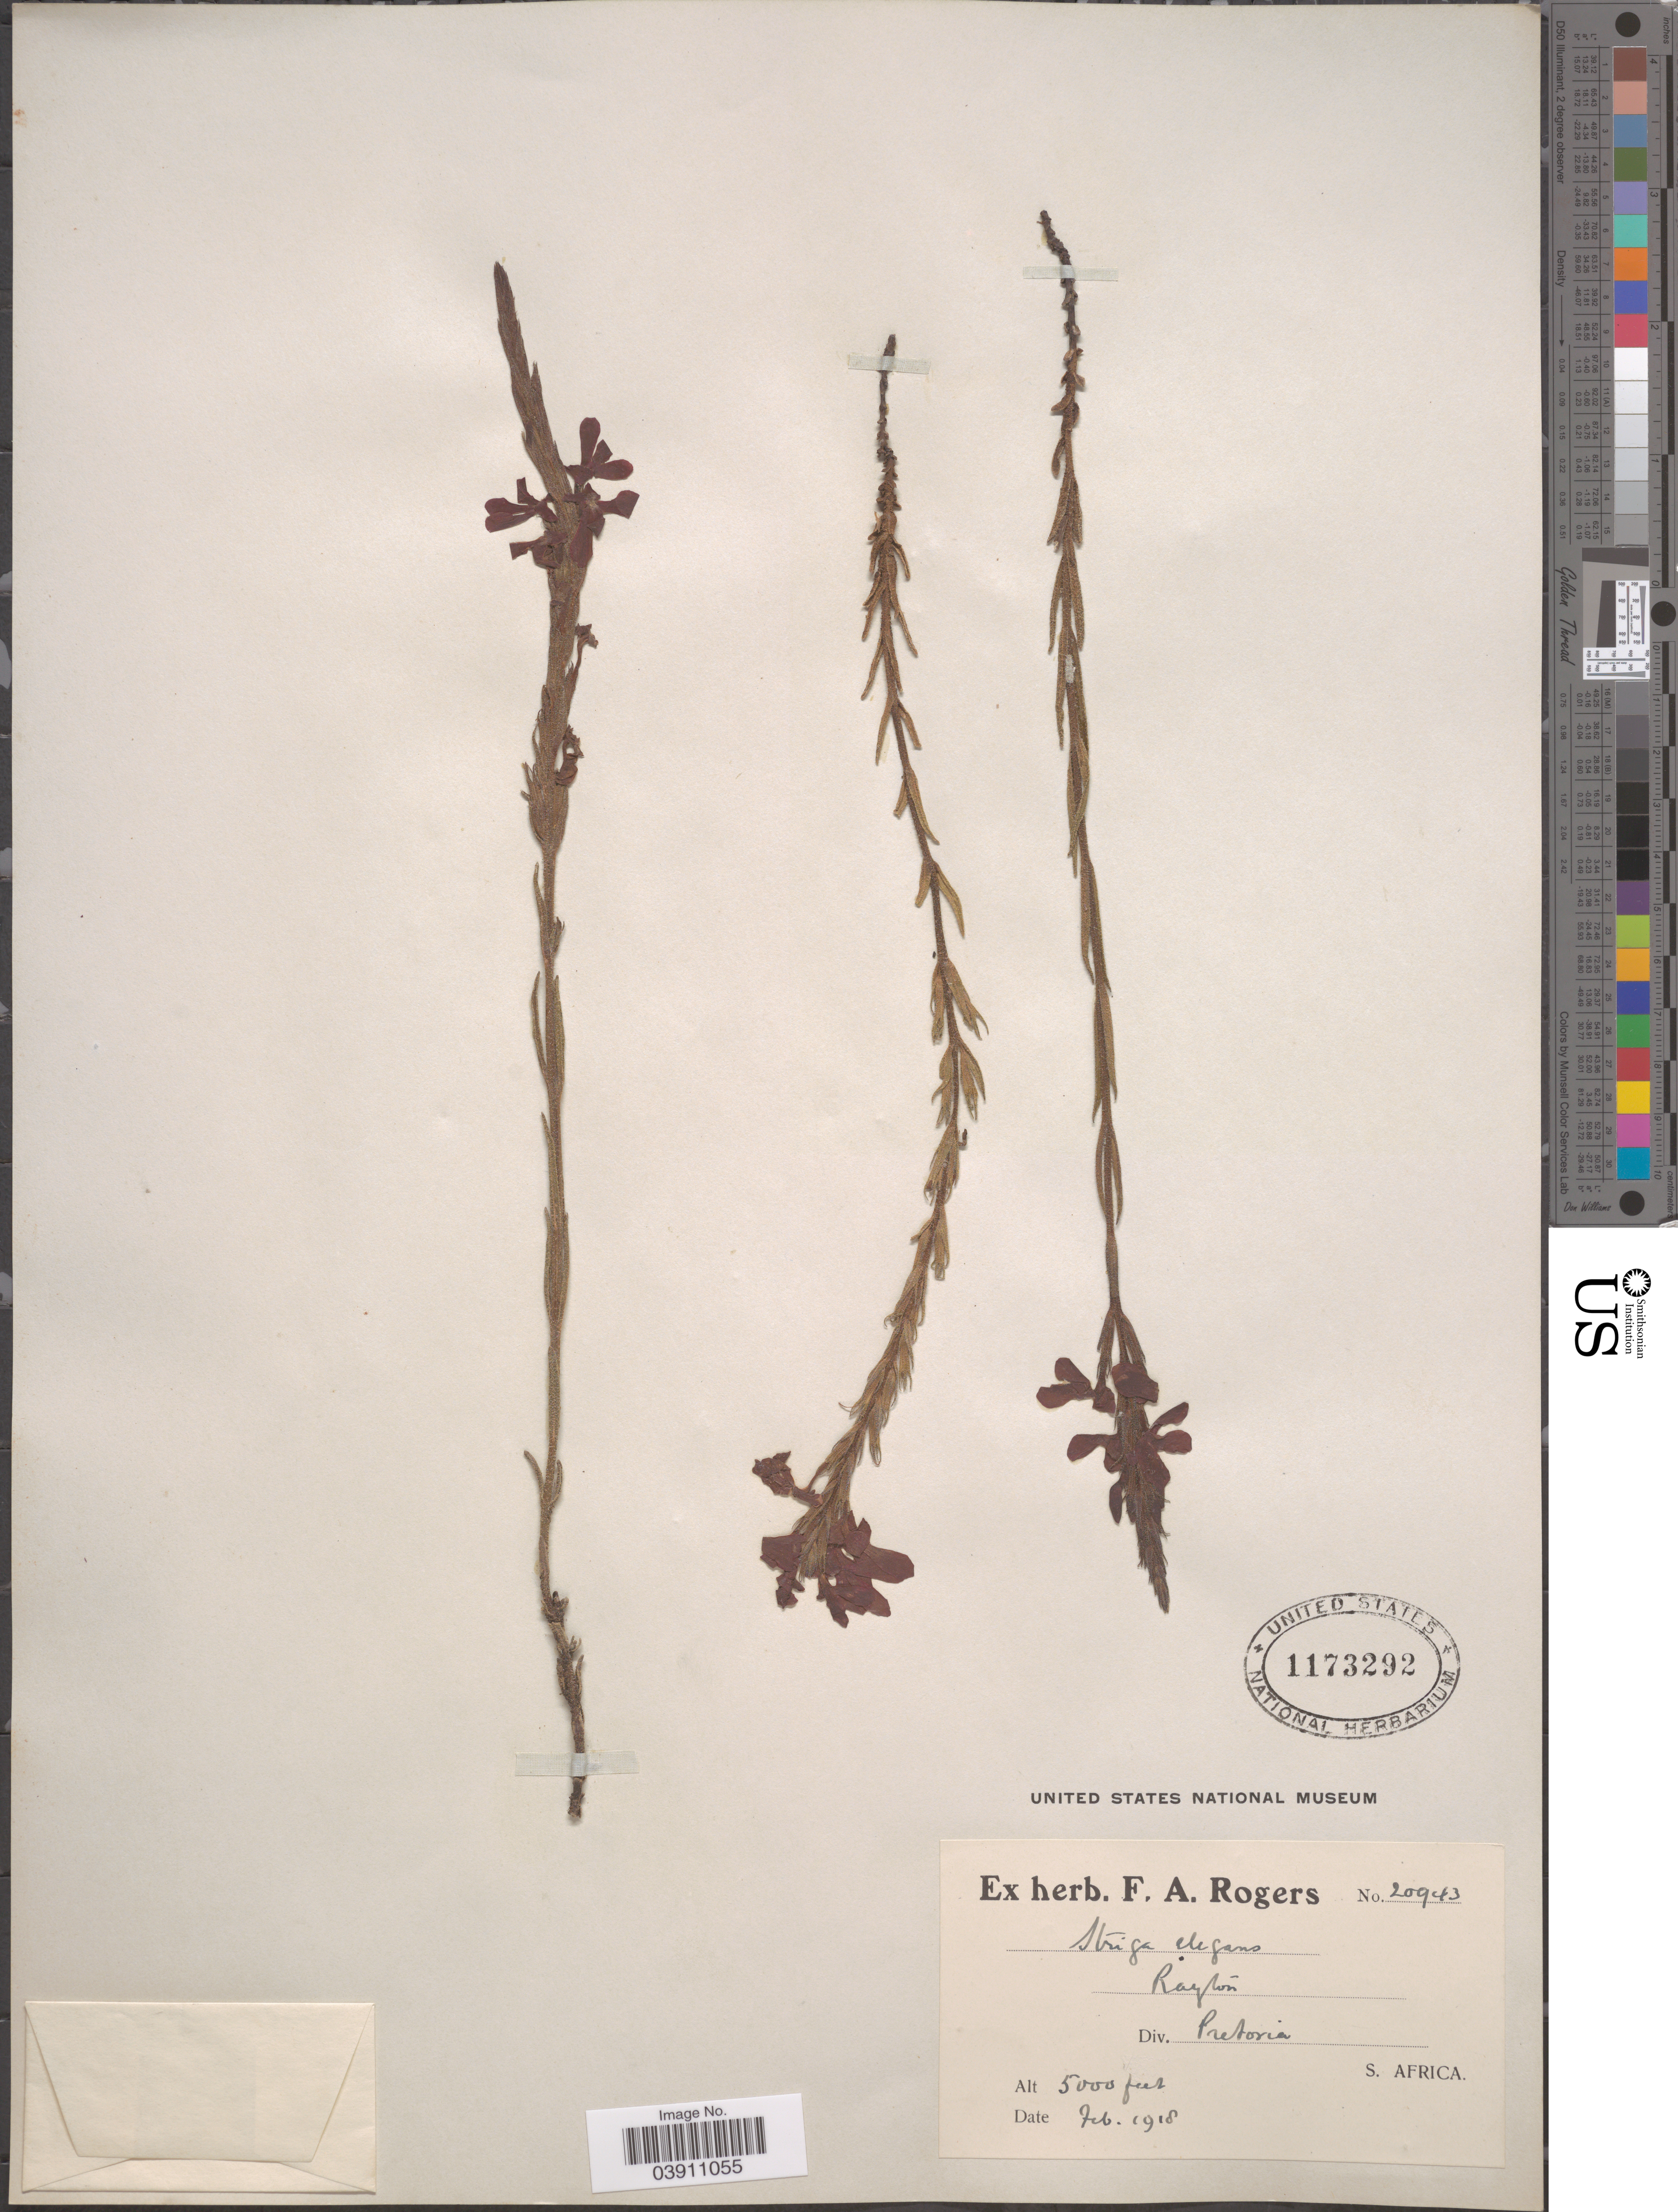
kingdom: Plantae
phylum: Tracheophyta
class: Magnoliopsida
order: Lamiales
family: Orobanchaceae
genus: Striga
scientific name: Striga elegans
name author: Benth.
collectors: ex herb. F. A. Rogers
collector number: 20943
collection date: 1918-02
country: South Africa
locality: Rayton. Div. Pretoria. S. Africa.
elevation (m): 1524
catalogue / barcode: US 1173292